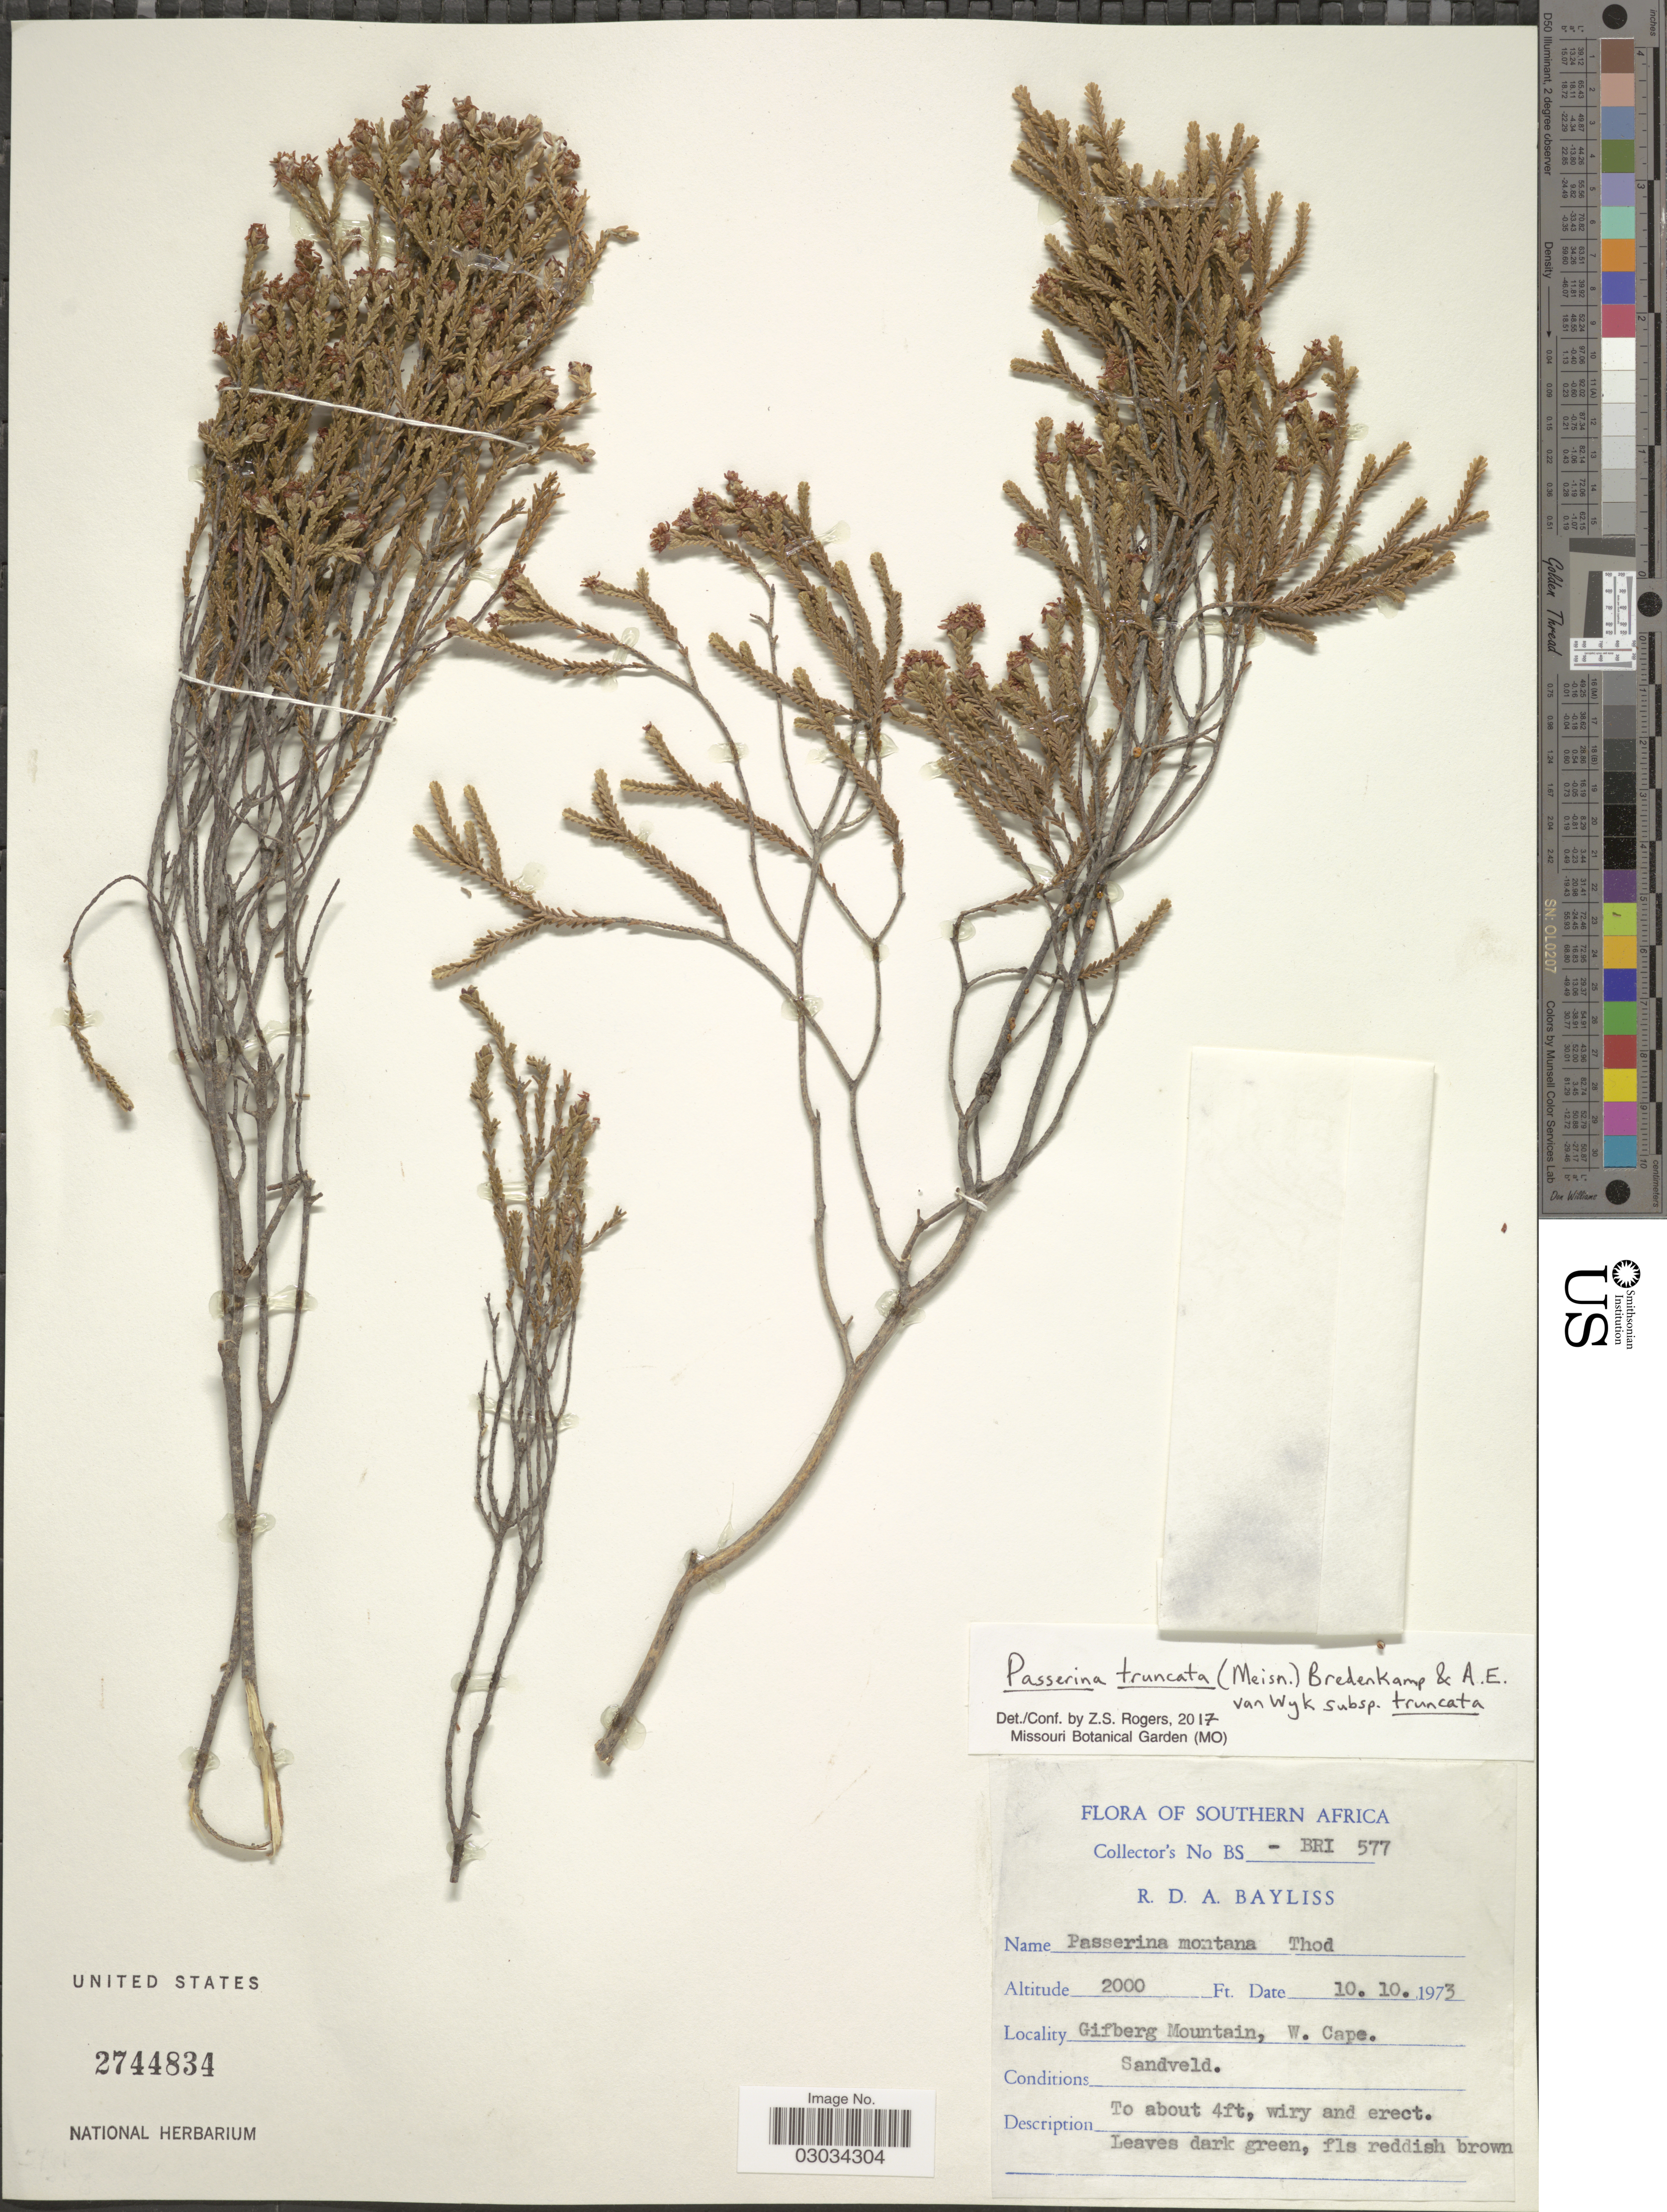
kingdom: Plantae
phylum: Tracheophyta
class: Magnoliopsida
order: Malvales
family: Thymelaeaceae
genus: Passerina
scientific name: Passerina truncata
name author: (Meisn.) Bredenkamp & A.E. van Wyk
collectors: R. Bayliss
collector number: BS-BRI577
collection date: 1973-10-10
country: South Africa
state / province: Western Cape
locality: Southern Africa. Gifberg Mountain, W. Cape. Sandveld.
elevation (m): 610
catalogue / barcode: US 2744834